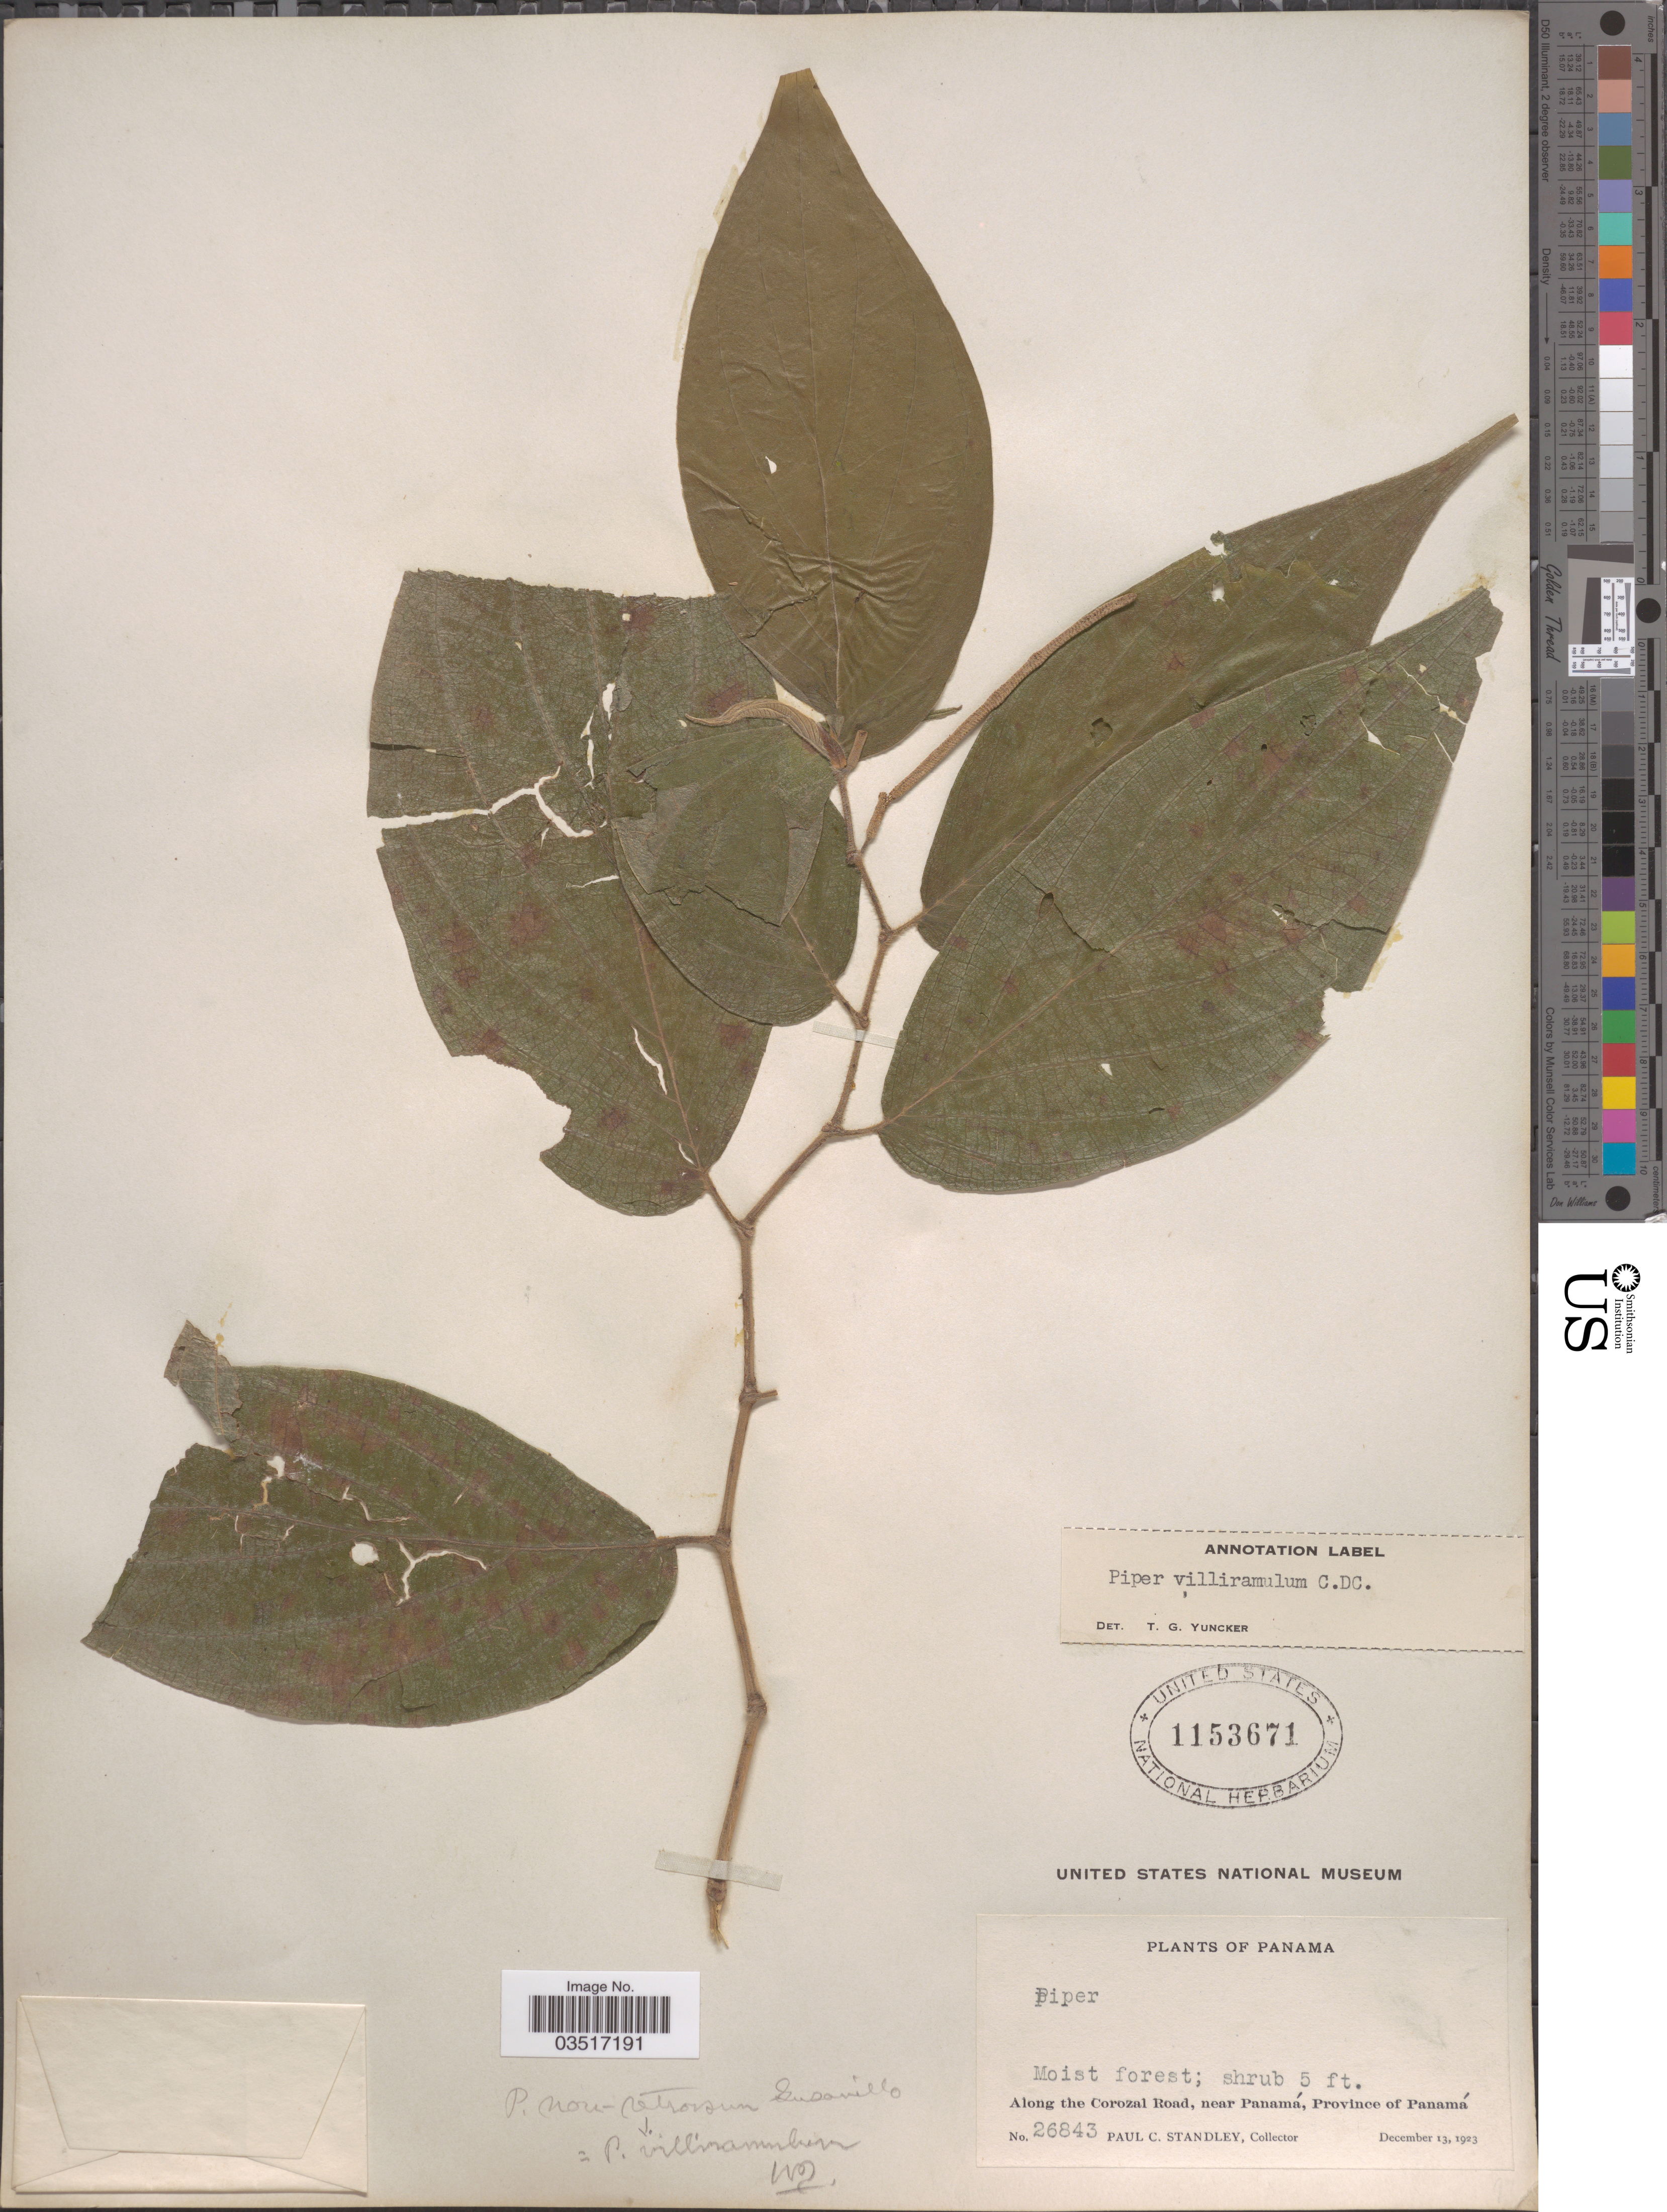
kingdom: Plantae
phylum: Tracheophyta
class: Magnoliopsida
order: Piperales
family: Piperaceae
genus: Piper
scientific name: Piper villiramulum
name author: C. DC.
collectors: P. C. Standley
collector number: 26843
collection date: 1923-12-13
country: Panama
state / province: Panamá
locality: Along the Corozal road, near Panamá.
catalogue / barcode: US 1153671